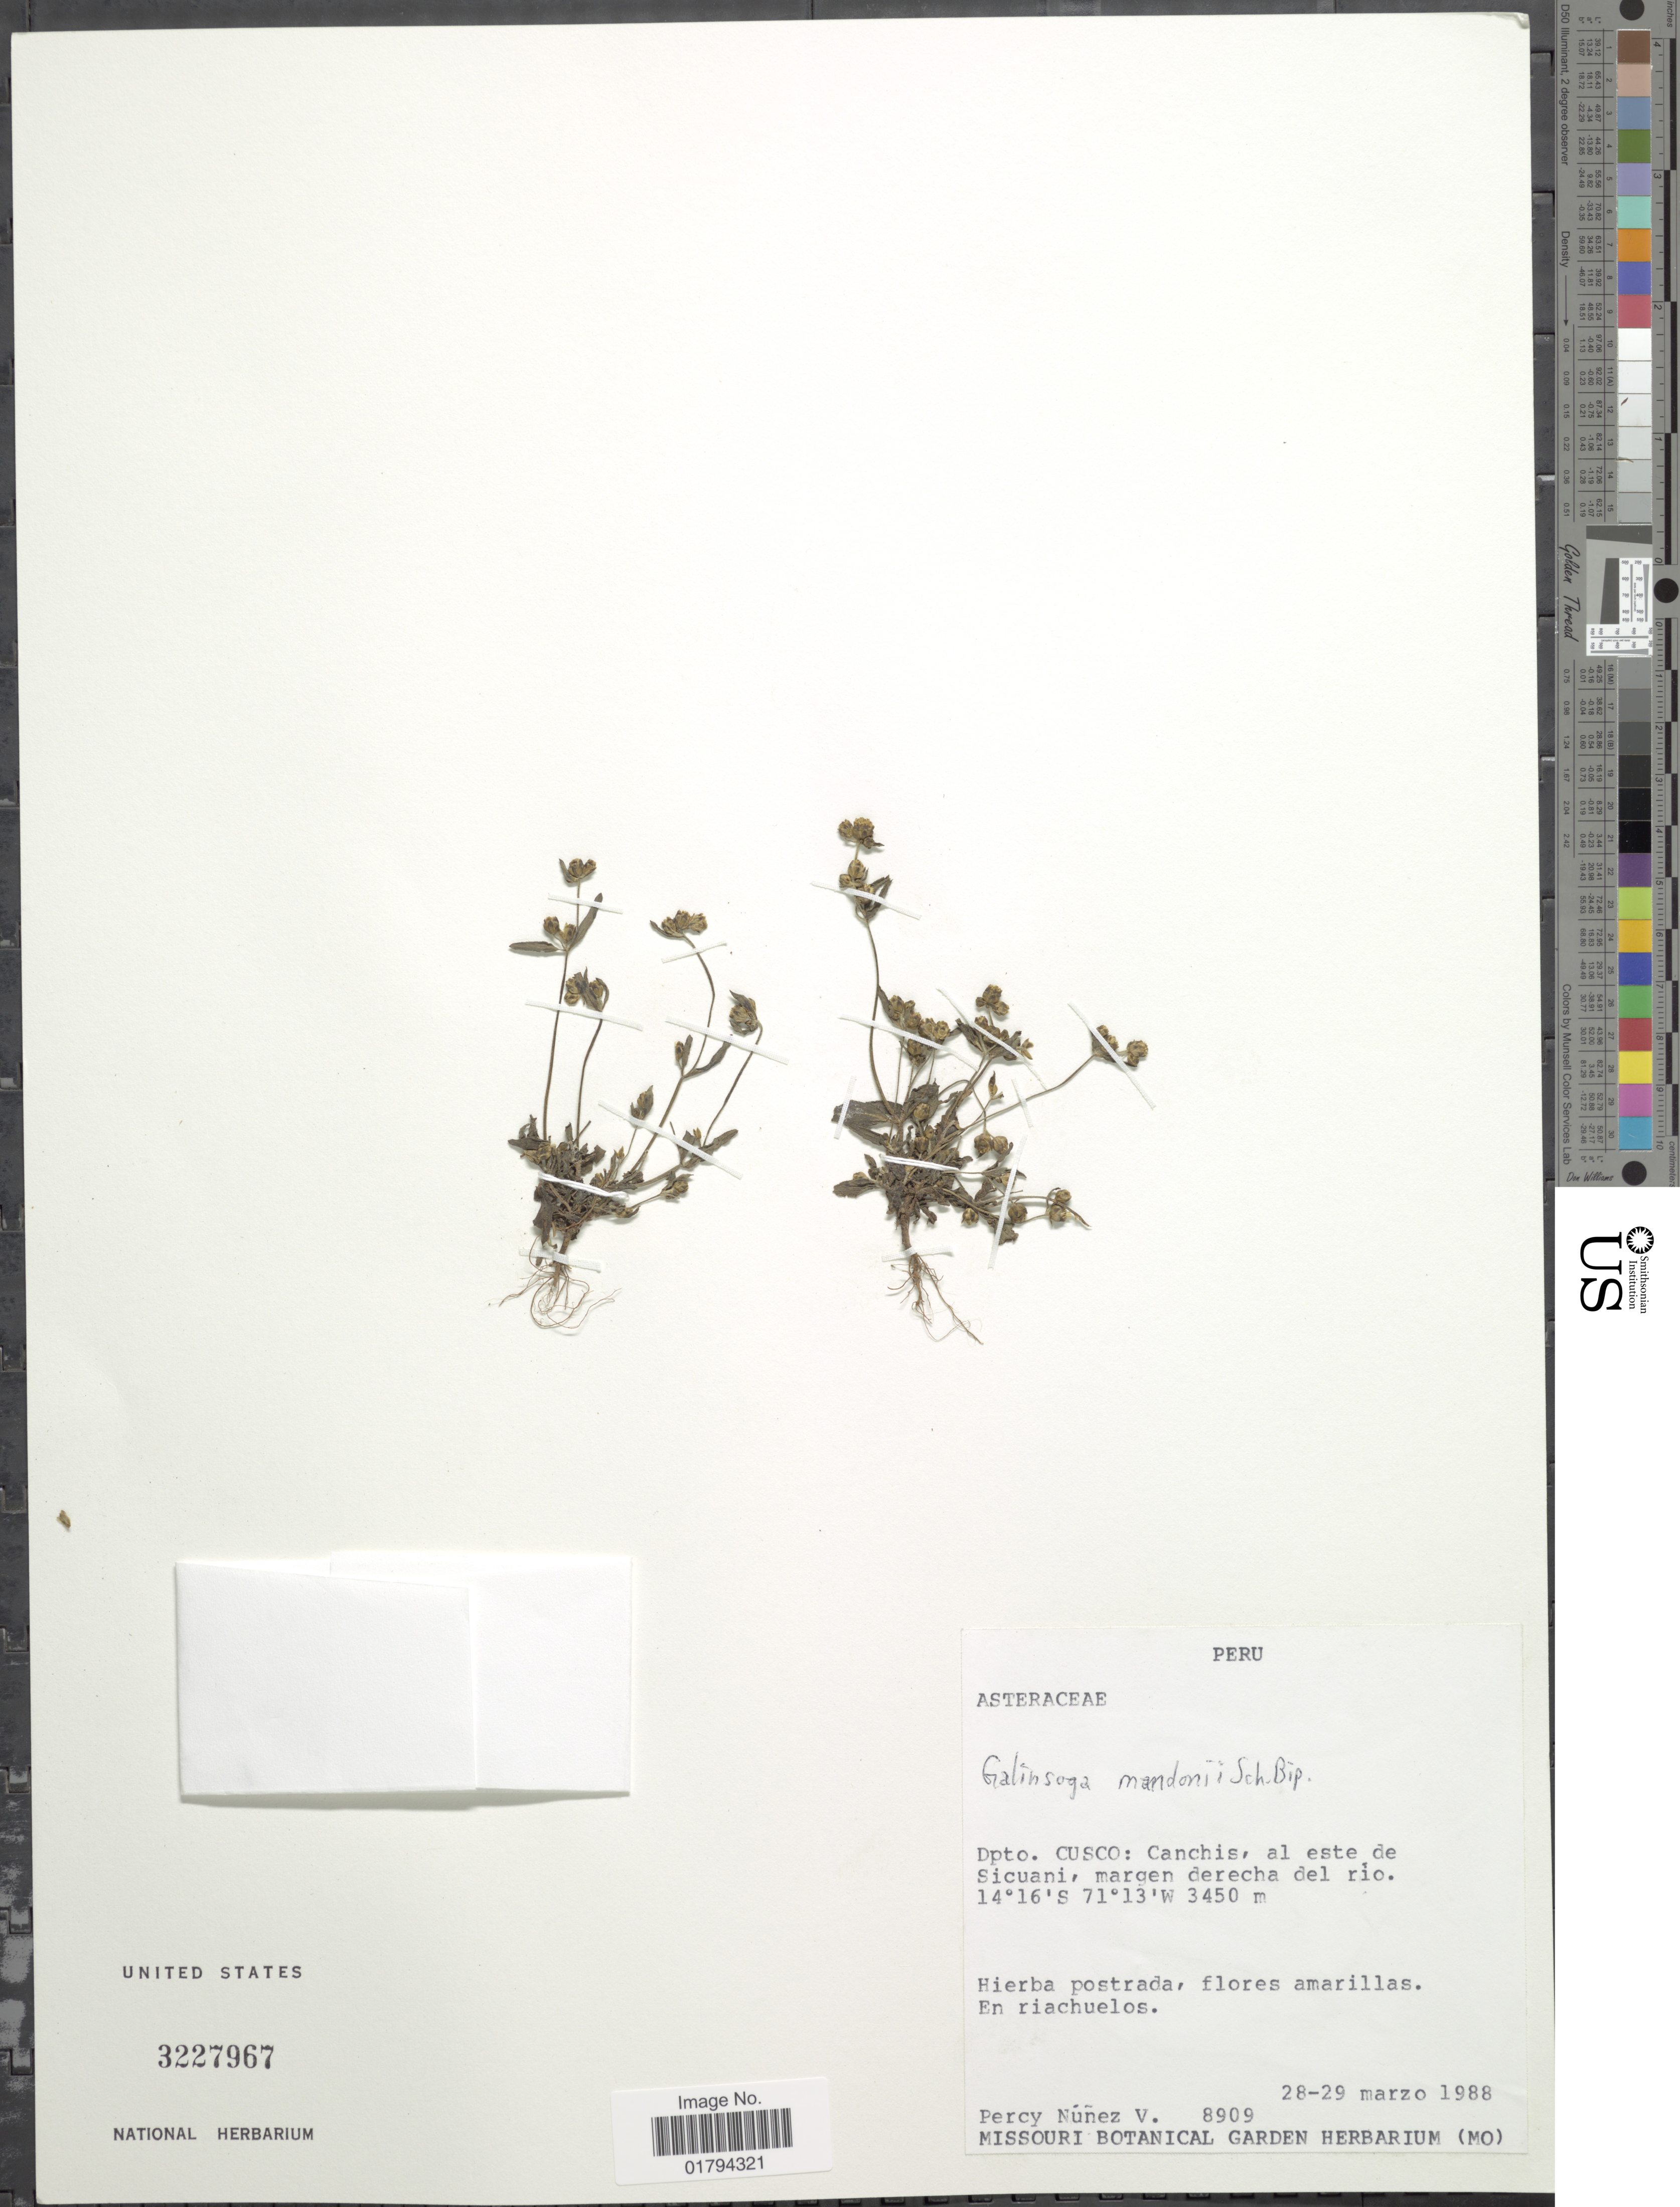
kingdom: Plantae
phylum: Tracheophyta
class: Magnoliopsida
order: Asterales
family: Asteraceae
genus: Galinsoga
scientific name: Galinsoga mandonii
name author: Sch. Bip.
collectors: P. Nuñez V.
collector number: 8909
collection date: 1988-03-28/1988-03-29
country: Peru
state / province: Cusco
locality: Canchis, al este de Sicuani, margen derecha del rio.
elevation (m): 3450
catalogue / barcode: US 3227967